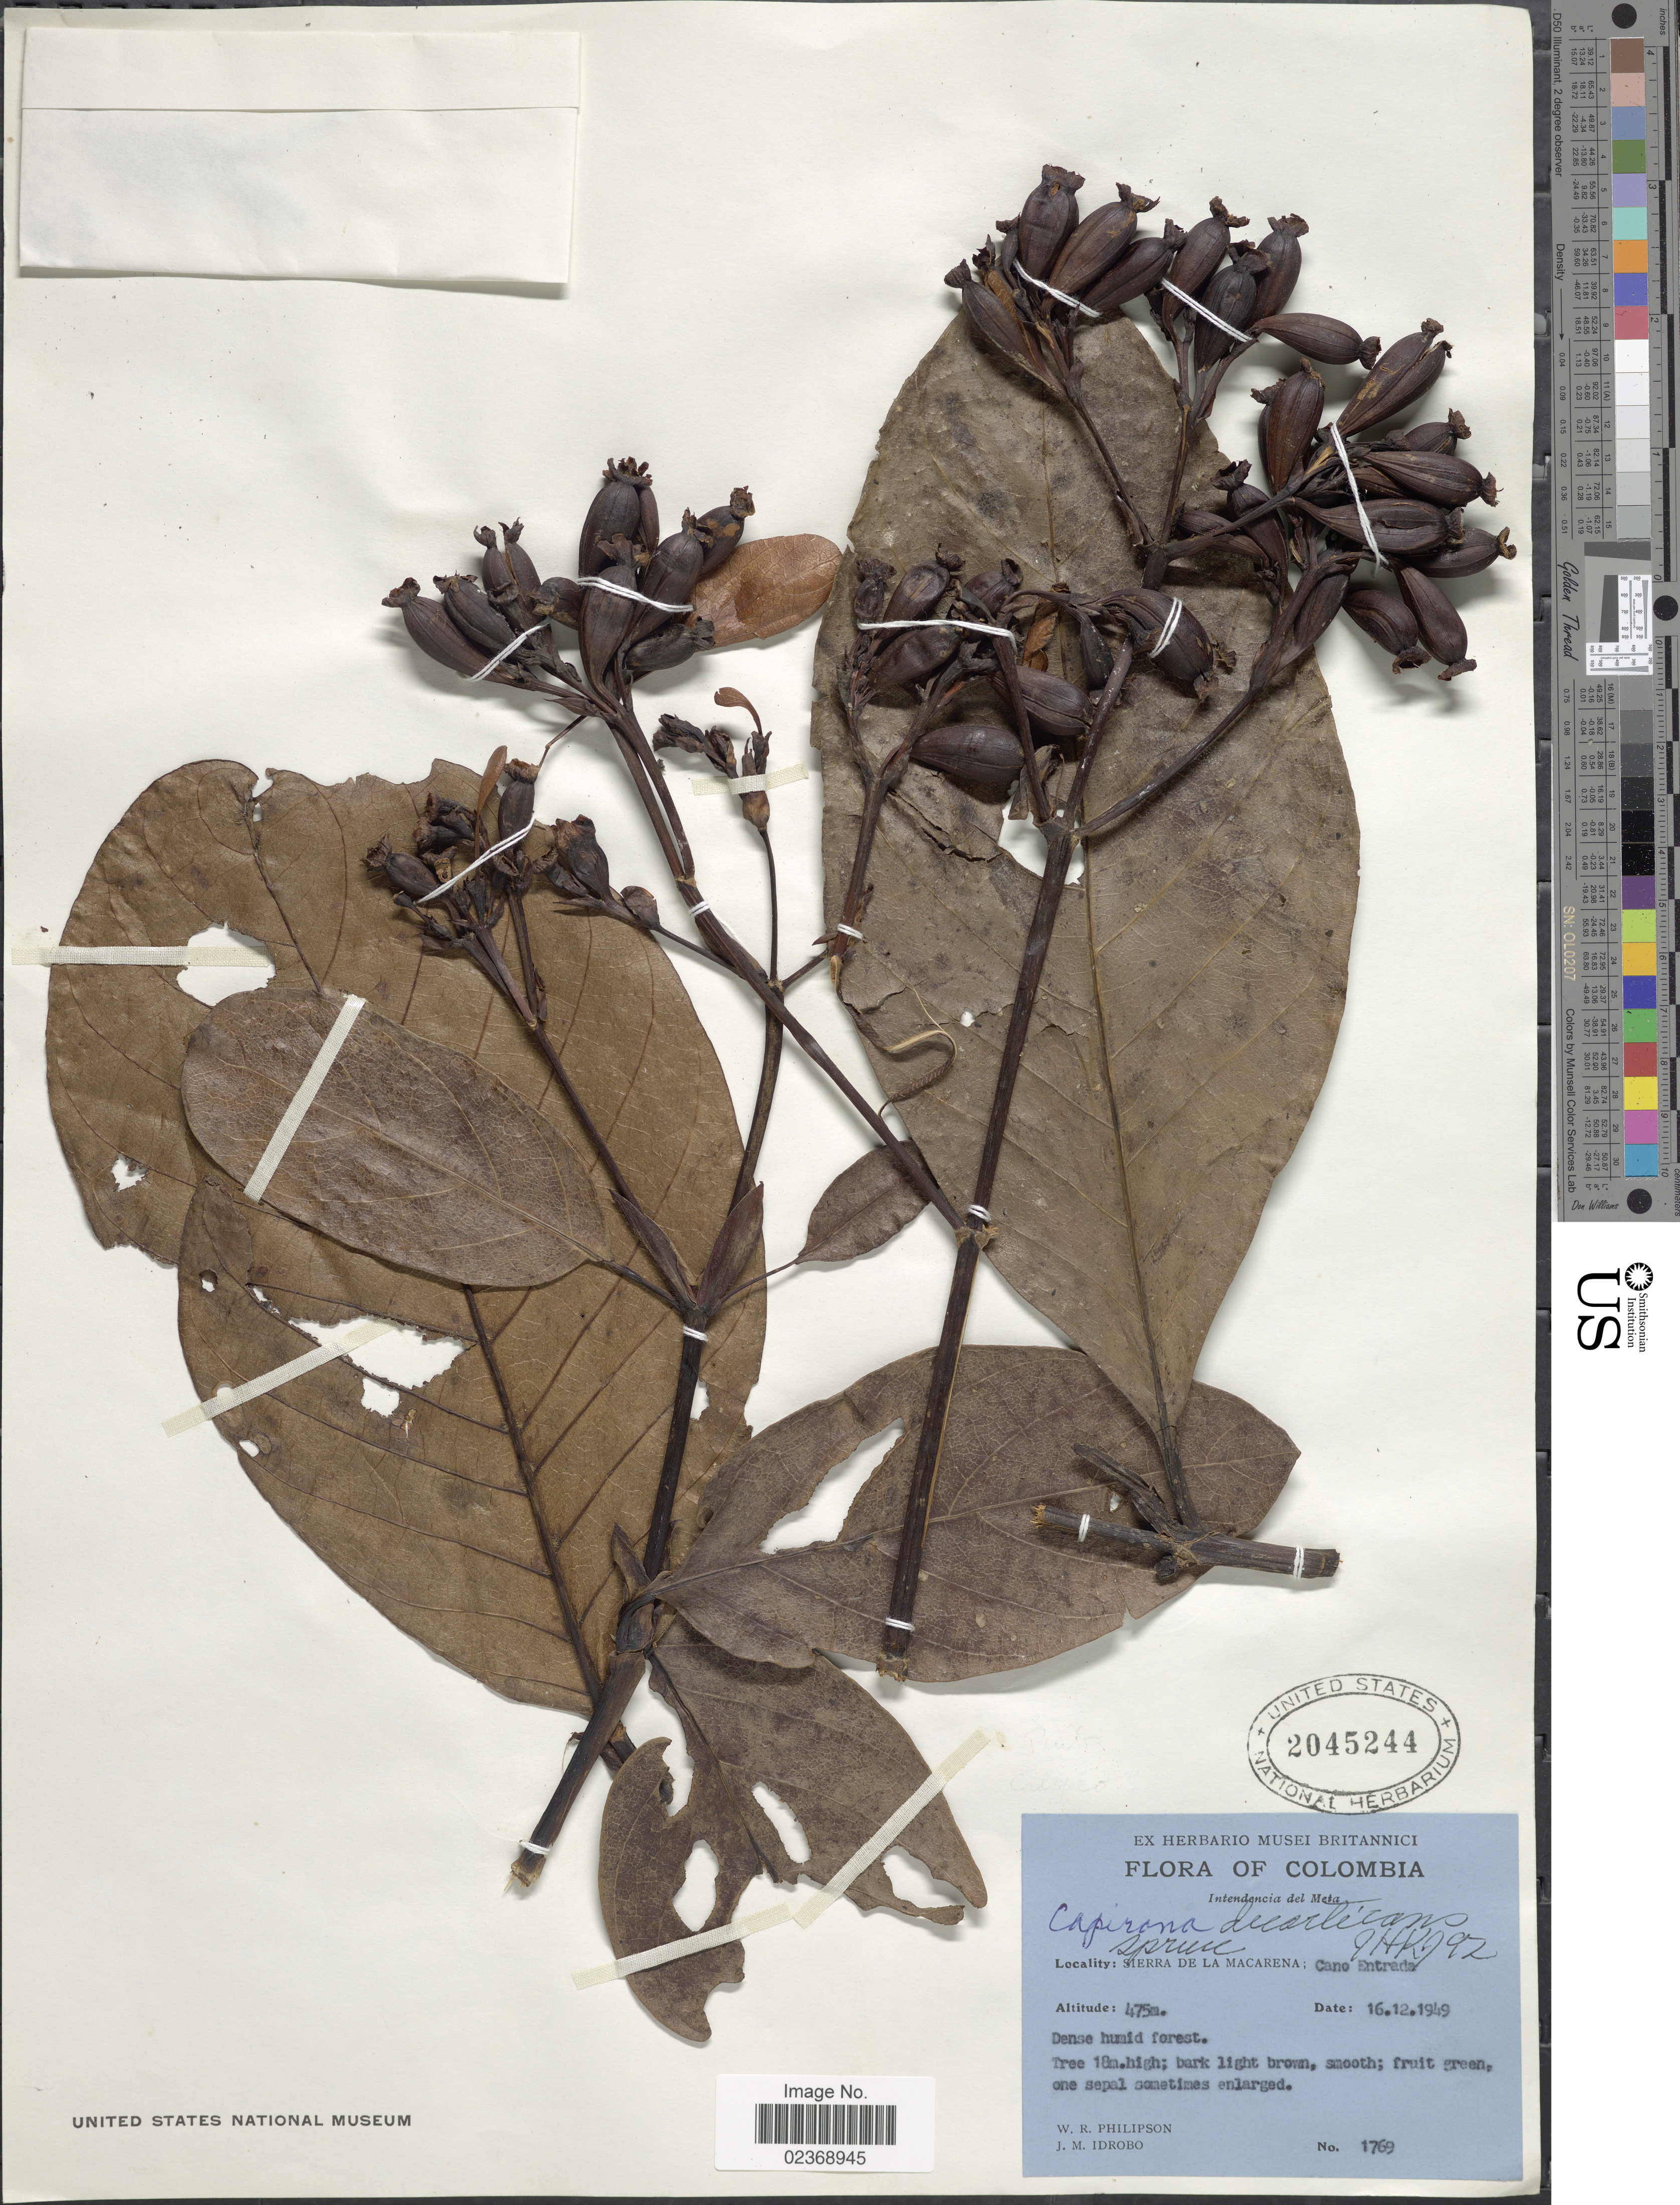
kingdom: Plantae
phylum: Tracheophyta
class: Magnoliopsida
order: Gentianales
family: Rubiaceae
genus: Capirona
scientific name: Capirona decorticans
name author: Spruce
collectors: W. R. Philipson & J. M. Idrobo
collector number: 1769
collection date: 1949-12-16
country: Colombia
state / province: Meta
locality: Intendencia del Meta, Sierra De La Macarena; Cano Entrada. Dense humid forest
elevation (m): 475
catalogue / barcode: US 2045244